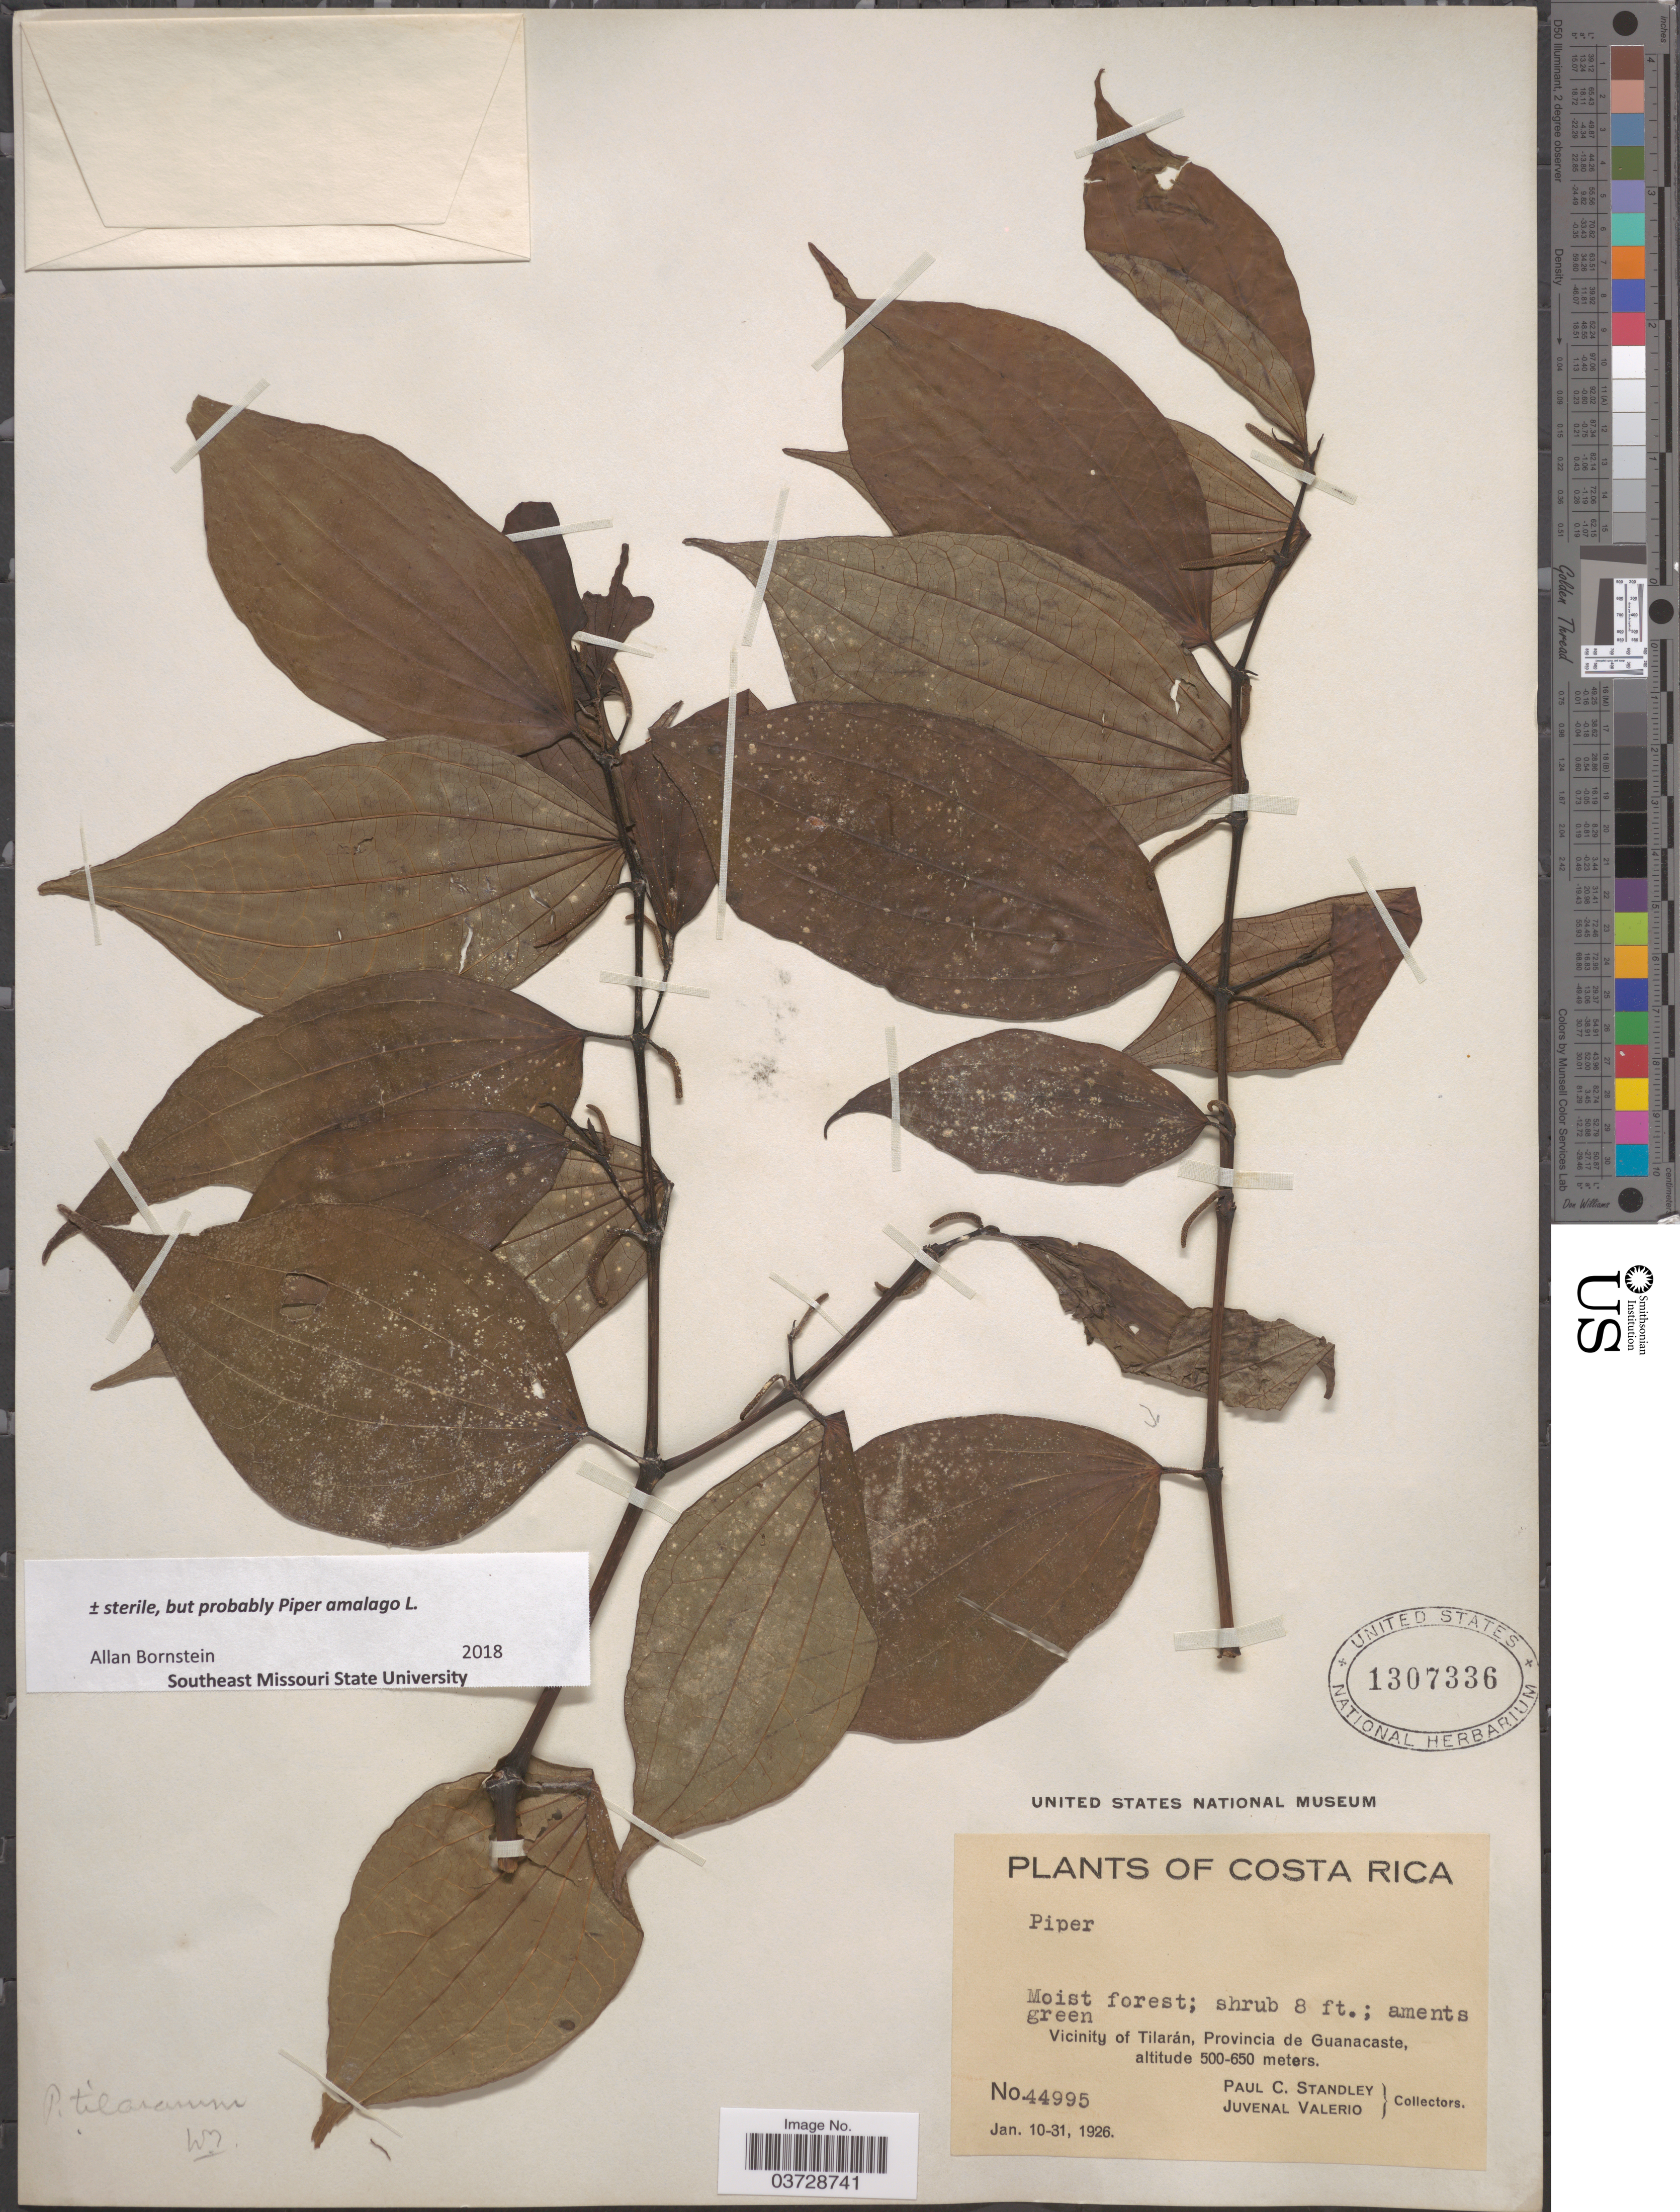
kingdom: Plantae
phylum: Tracheophyta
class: Magnoliopsida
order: Piperales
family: Piperaceae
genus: Piper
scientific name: Piper amalago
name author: L.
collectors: P. C. Standley & J. Valerio R.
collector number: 44995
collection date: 1926-01-10/1926-01-31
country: Costa Rica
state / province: Guanacaste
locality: Vicinity of Tilarán.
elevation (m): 500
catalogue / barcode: US 1307336